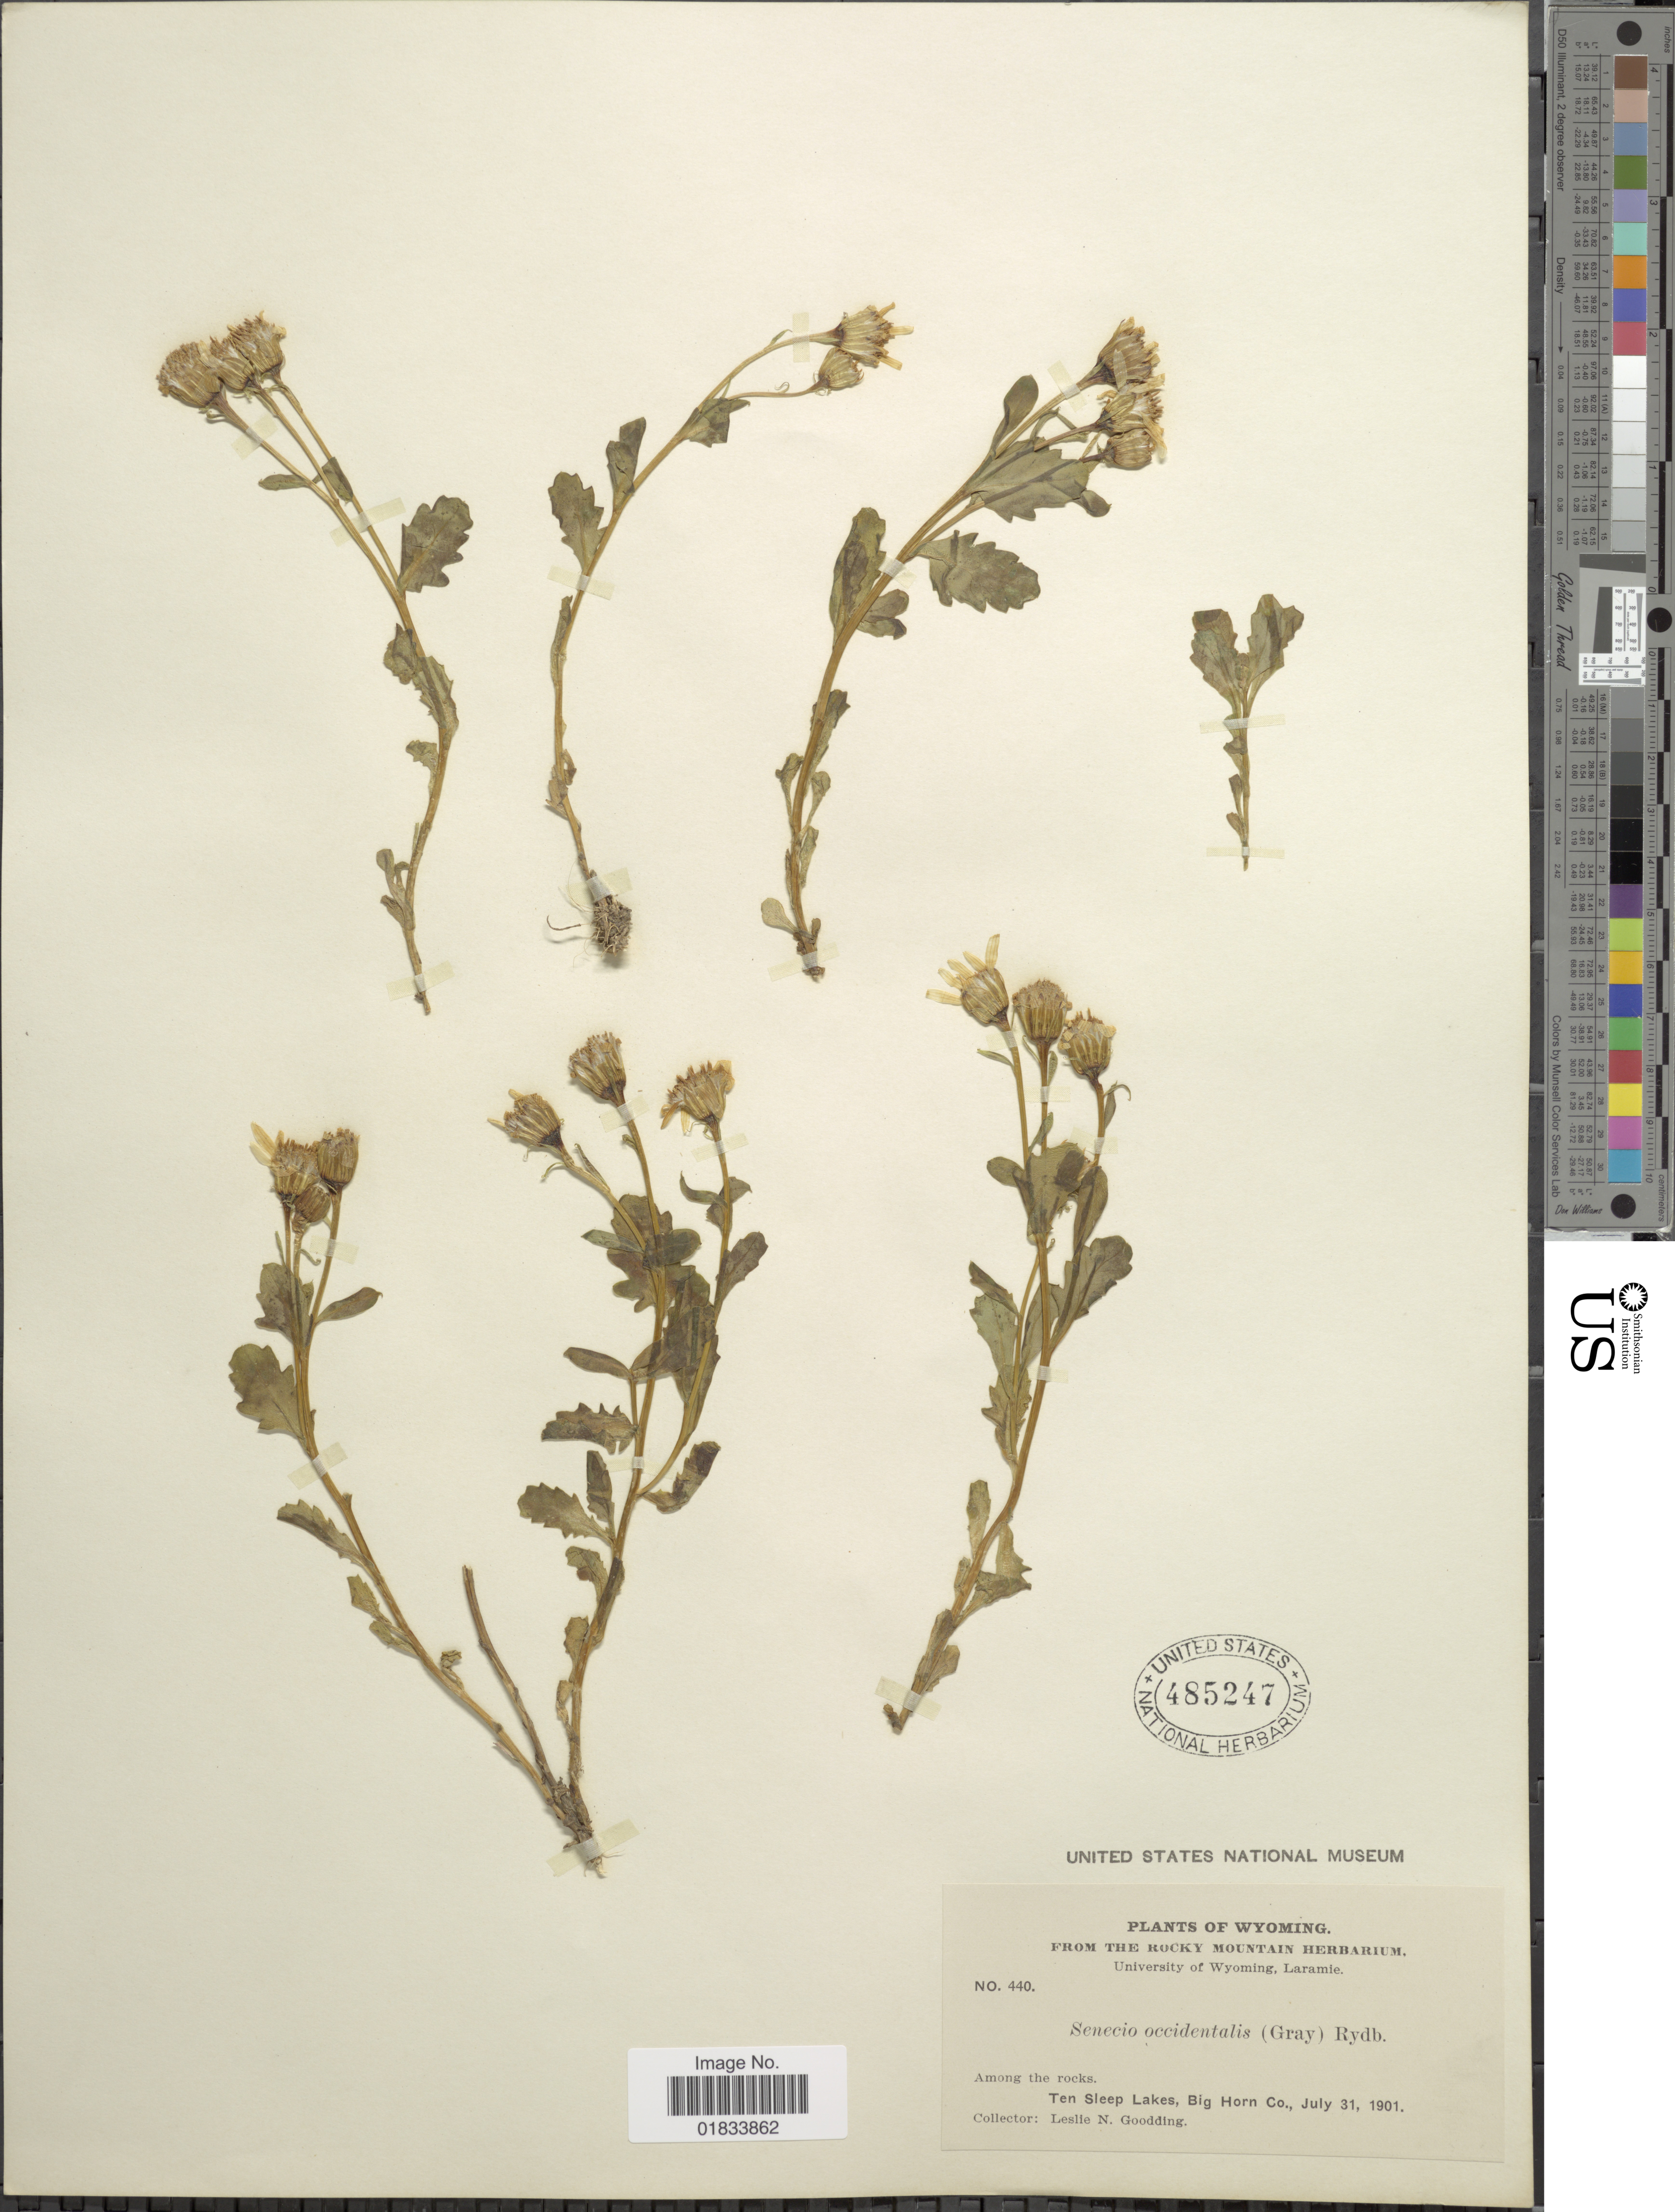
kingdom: Plantae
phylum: Tracheophyta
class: Magnoliopsida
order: Asterales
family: Asteraceae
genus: Senecio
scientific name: Senecio fremontii var. occidentalis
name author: A. Gray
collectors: L. N. Goodding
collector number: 440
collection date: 1901-07-31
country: United States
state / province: Wyoming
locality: Ten Sleep Lakes, Big Horn Co.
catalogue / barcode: US 485247